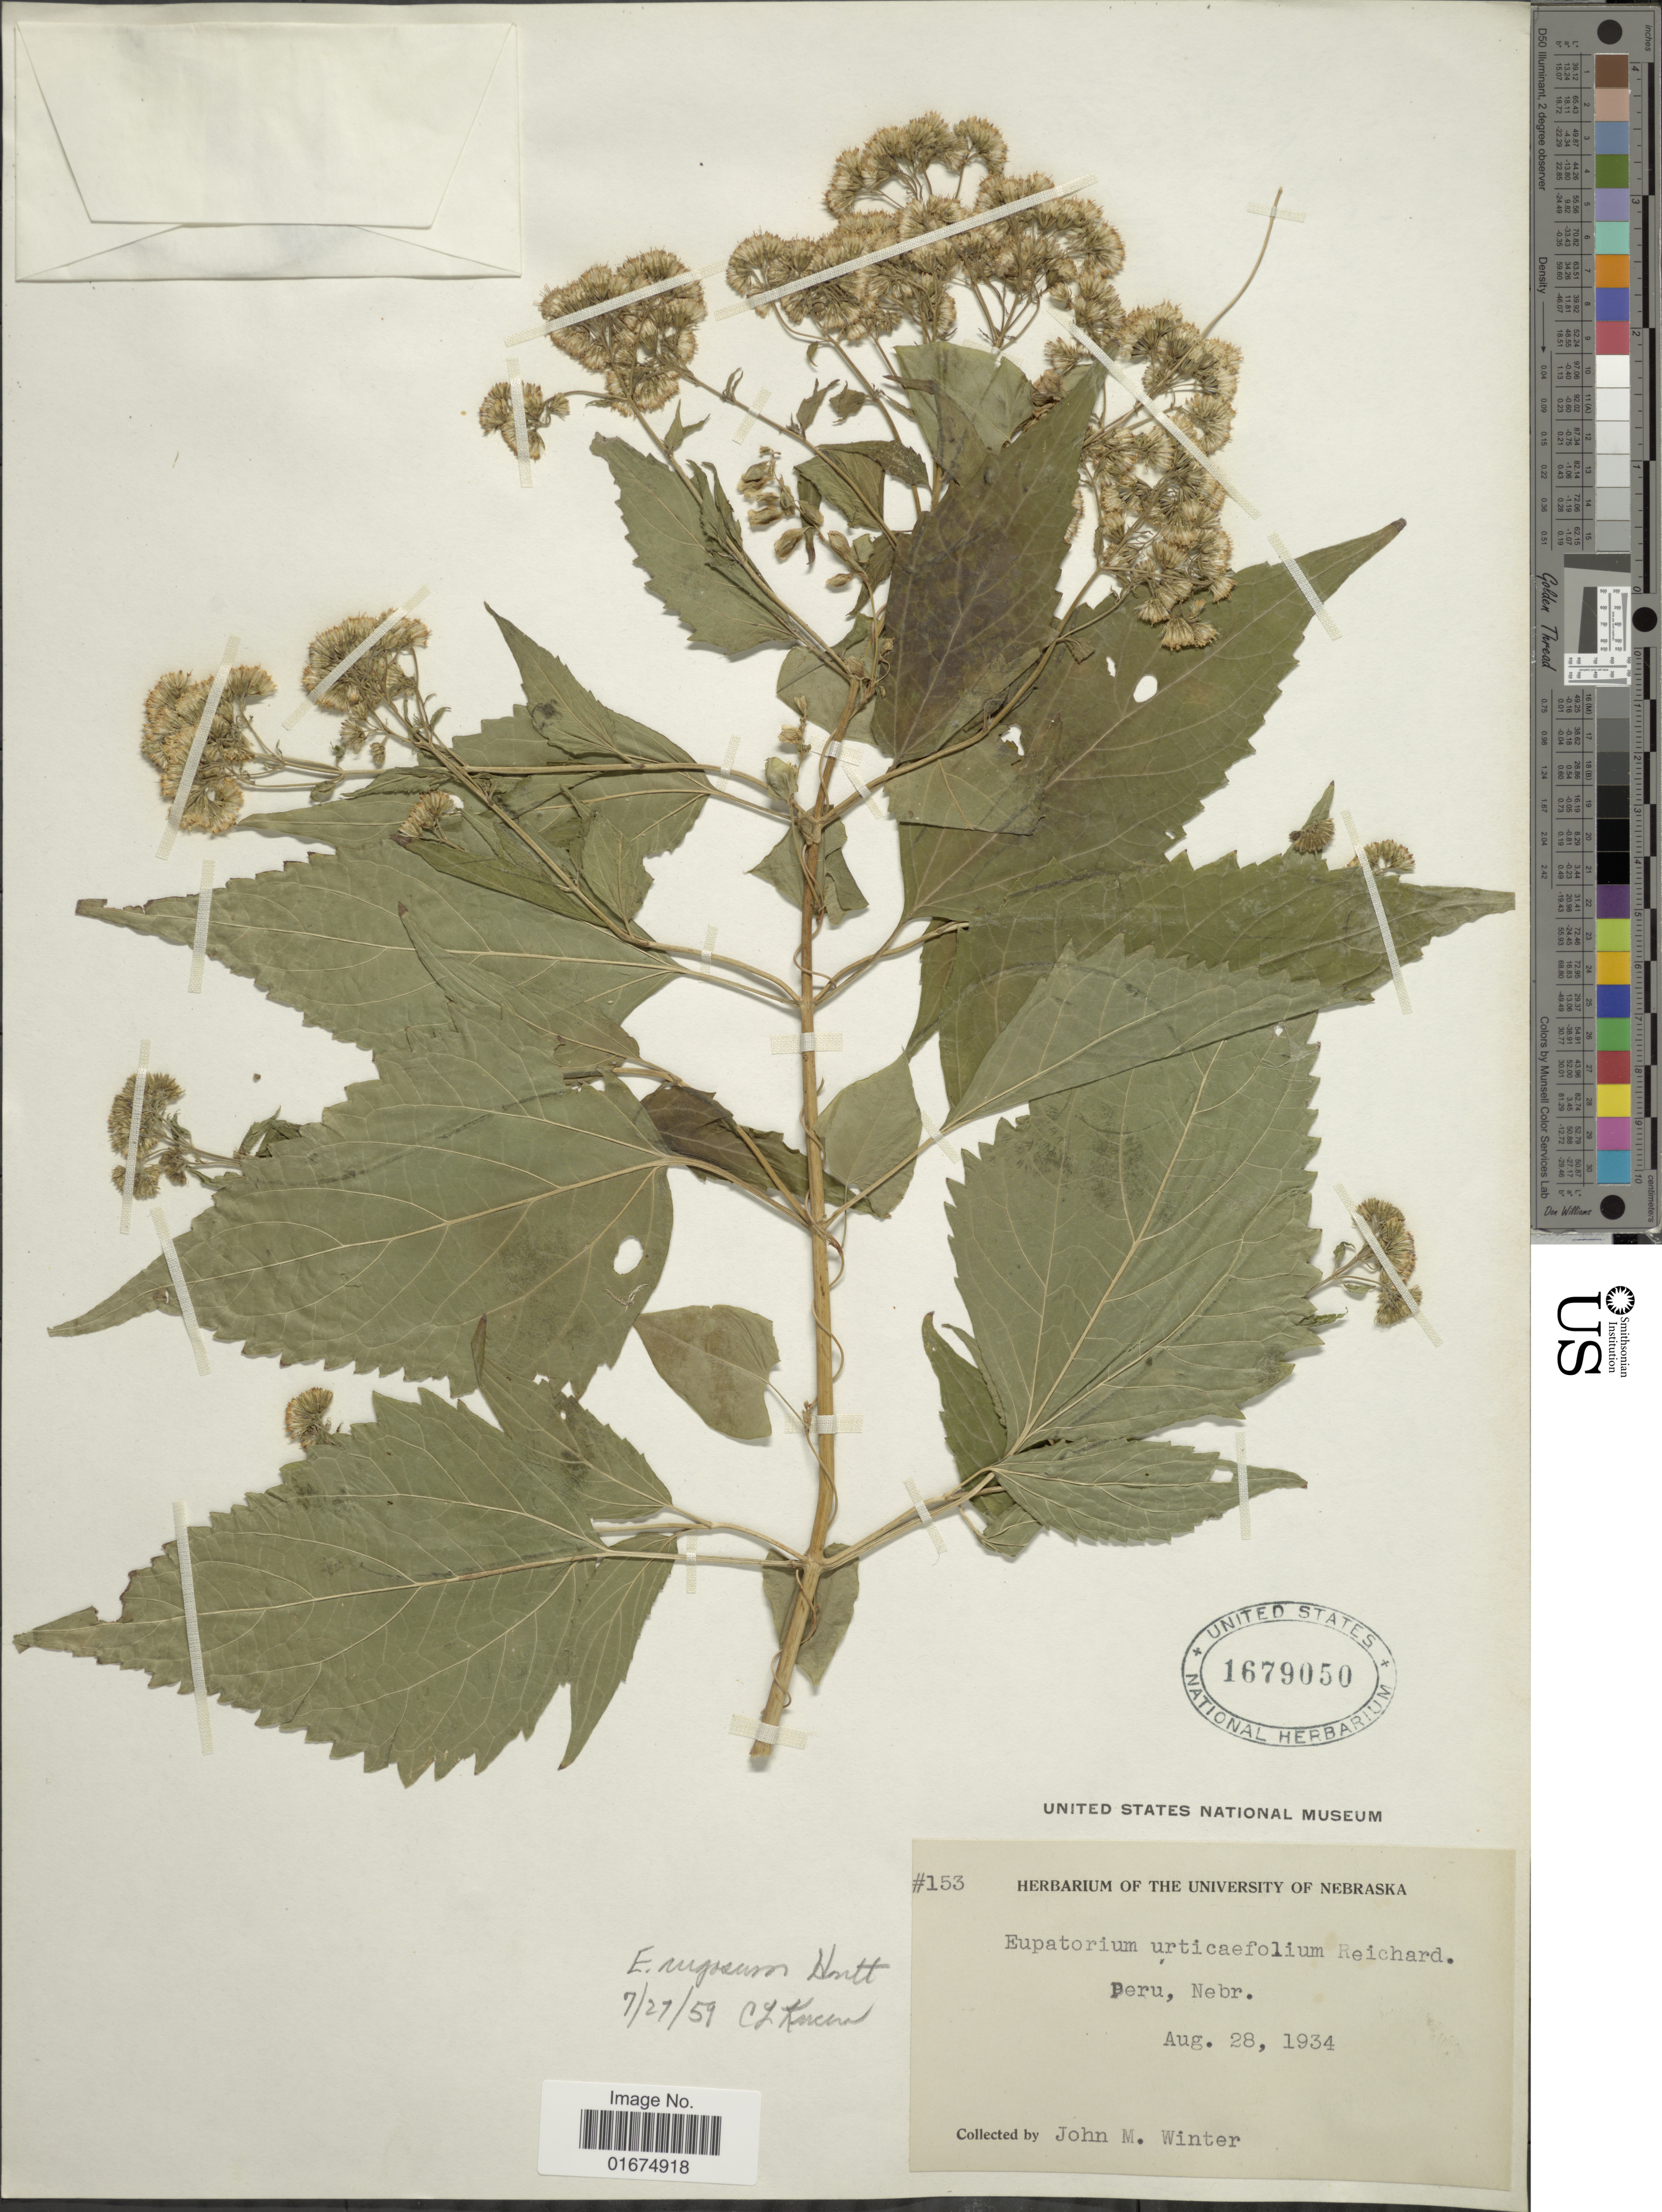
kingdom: Plantae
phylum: Tracheophyta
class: Magnoliopsida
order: Asterales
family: Asteraceae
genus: Ageratina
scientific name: Ageratina altissima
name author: (L.) R.M. King & H. Rob.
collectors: J. M. Winter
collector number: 153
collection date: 1934-08-28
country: United States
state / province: Nebraska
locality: Peru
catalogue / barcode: US 1679050